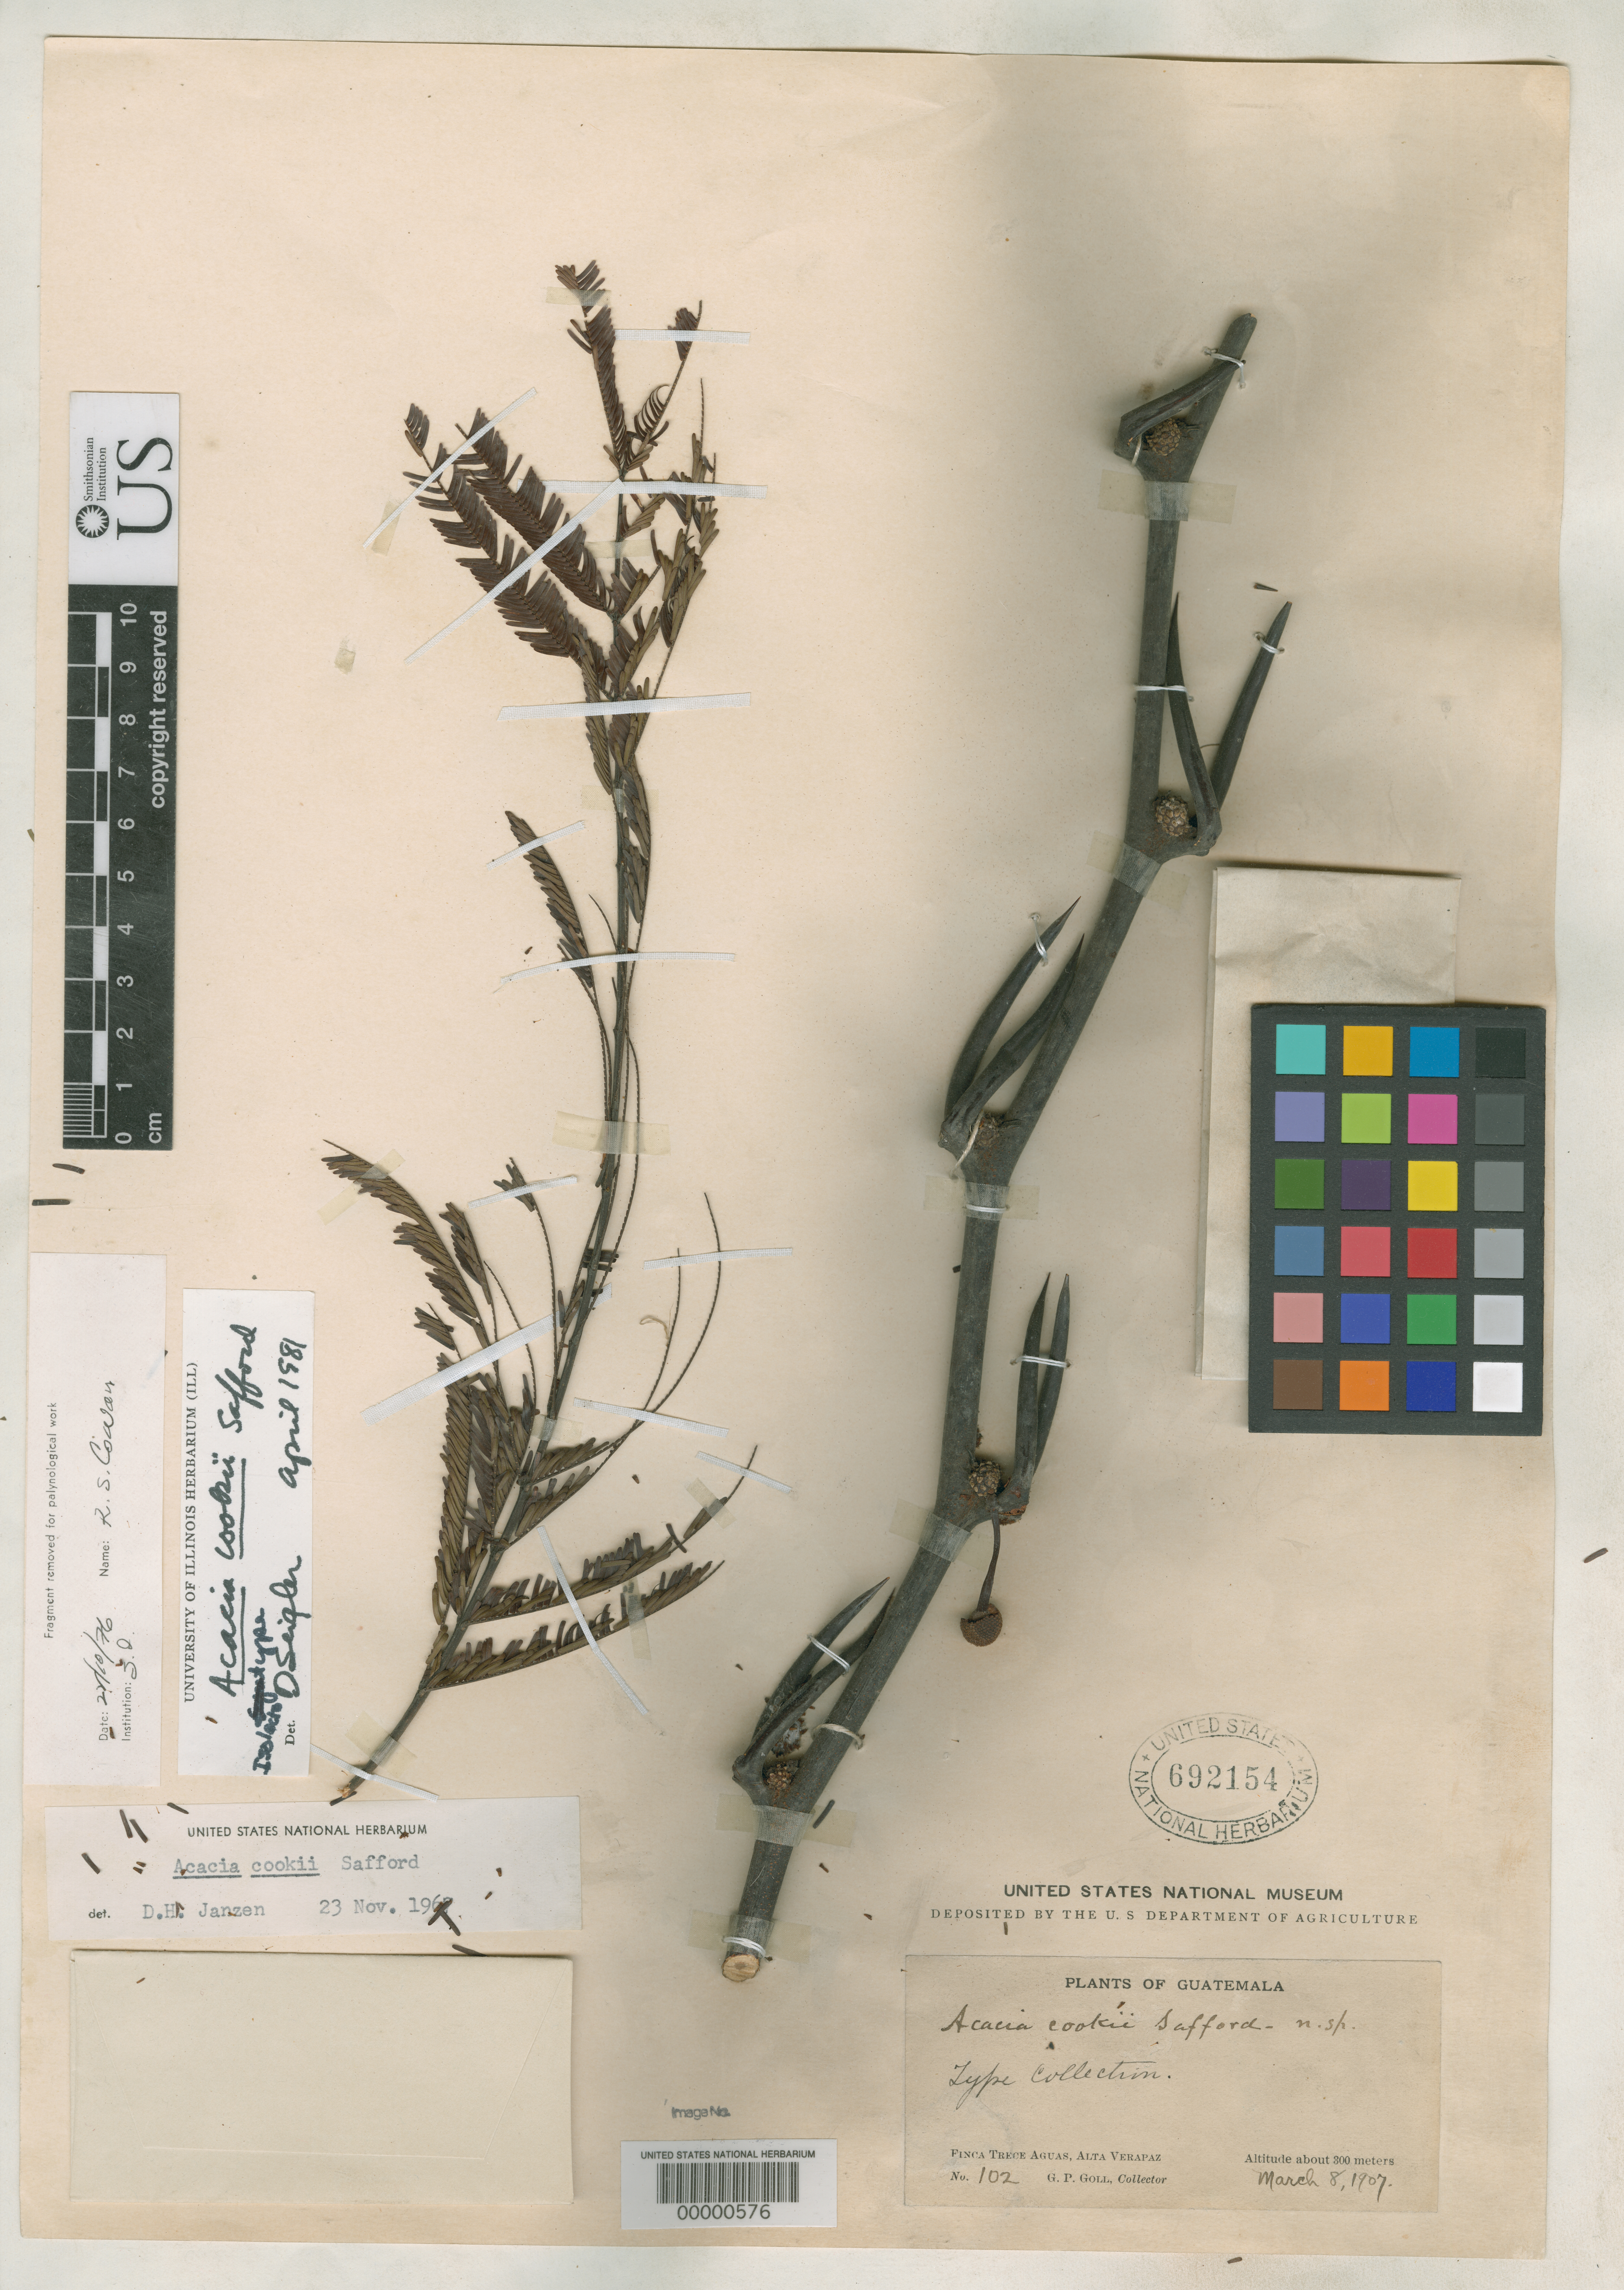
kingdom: Plantae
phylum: Tracheophyta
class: Magnoliopsida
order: Fabales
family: Fabaceae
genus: Acacia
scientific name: Acacia cookii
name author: Saff.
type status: Isolectotype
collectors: G. Goll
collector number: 102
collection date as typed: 08 Mar 1907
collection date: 1907-03-08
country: Guatemala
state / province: Alta Verapaz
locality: Finca Trece Aguas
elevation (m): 300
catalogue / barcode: US 692154